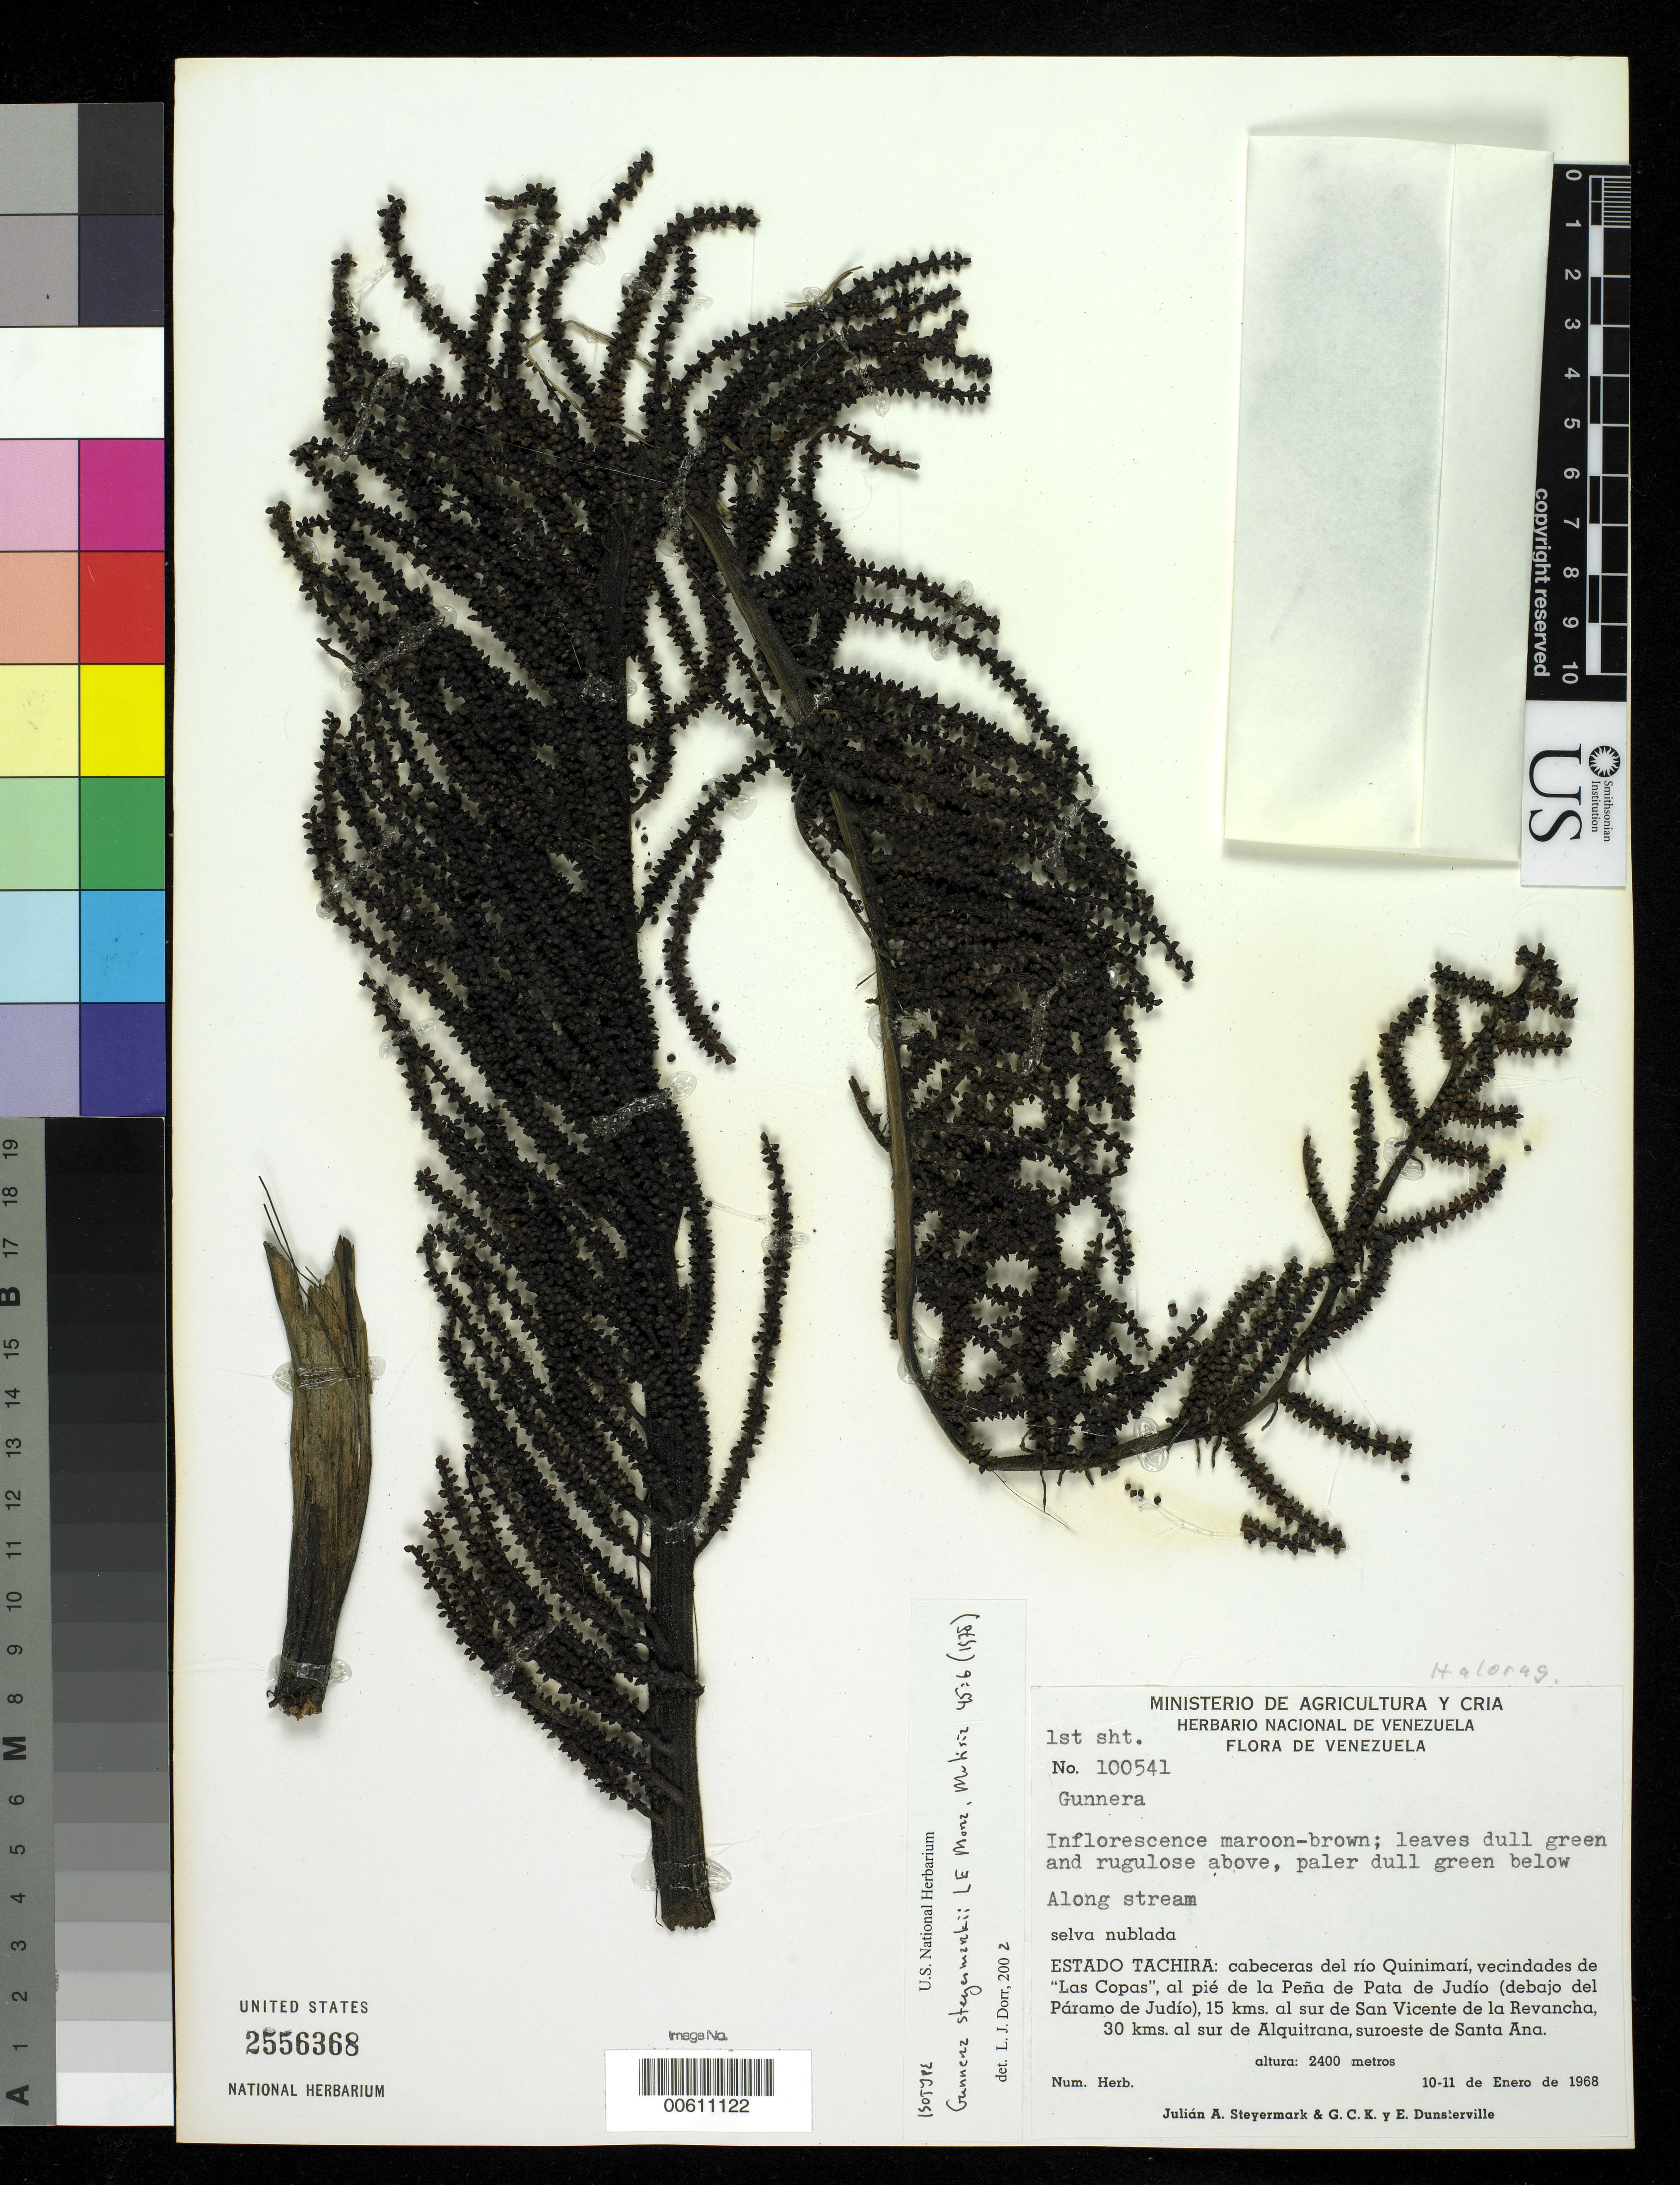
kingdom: Plantae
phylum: Tracheophyta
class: Magnoliopsida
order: Gunnerales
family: Gunneraceae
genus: Gunnera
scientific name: Gunnera steyermarkii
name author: L.E. Mora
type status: Isotype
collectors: J. Steyermark & G. C. K. Dunsterville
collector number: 100541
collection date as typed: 10 Jan 1968 to 11 Jan 1968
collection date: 1968-01-10/1968-01-11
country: Venezuela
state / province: Tachira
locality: Cabeceras del rio Quinimarí, vecindades de "Las Capas", al pié de la Peña de Pata de Judío (debajo del Páramo de Judío), 15 kms. al sur de San Vicente de la Revancha, 30 kms. Al sur de Alquitrana.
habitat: Along stream.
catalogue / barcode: US 2556368